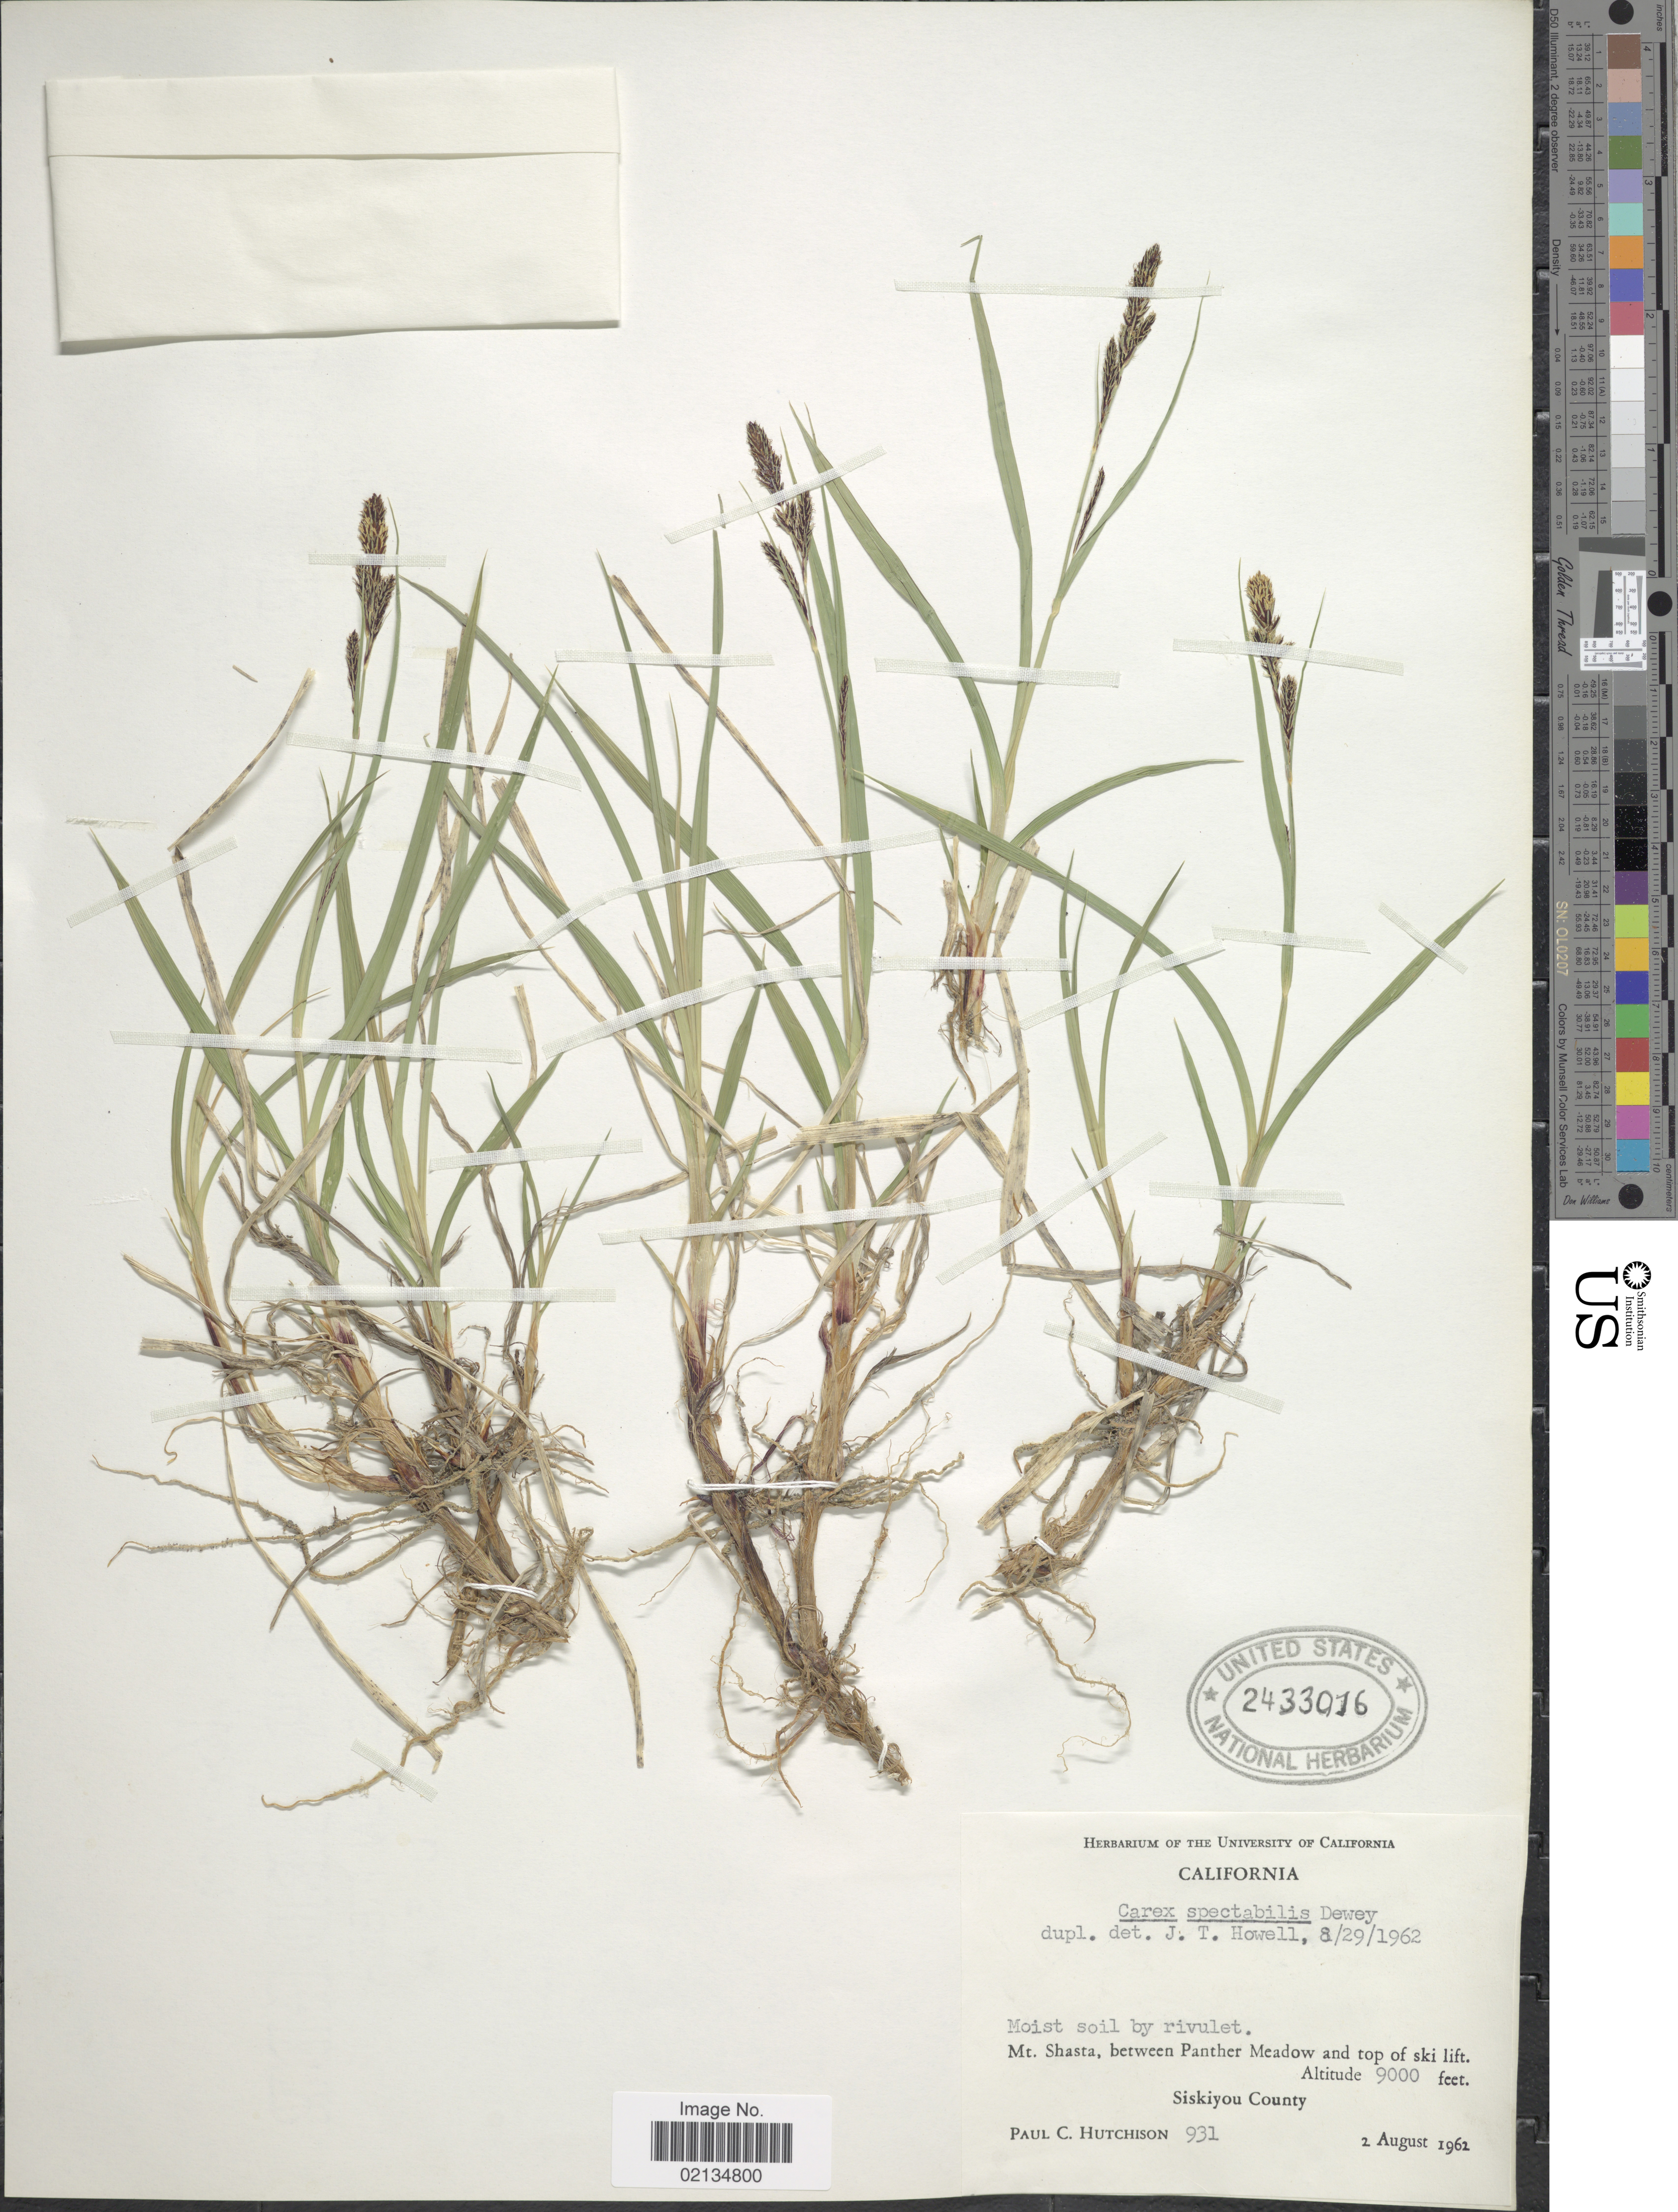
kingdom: Plantae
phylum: Tracheophyta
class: Liliopsida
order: Poales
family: Cyperaceae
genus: Carex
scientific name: Carex spectabilis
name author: Dewey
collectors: P. C. Hutchison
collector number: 931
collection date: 1962-08-02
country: United States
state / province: California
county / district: Siskiyou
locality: Mt. Shasta, between Panther Meadow and top of ski lift. Siskiyou County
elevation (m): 2743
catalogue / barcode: US 2433016